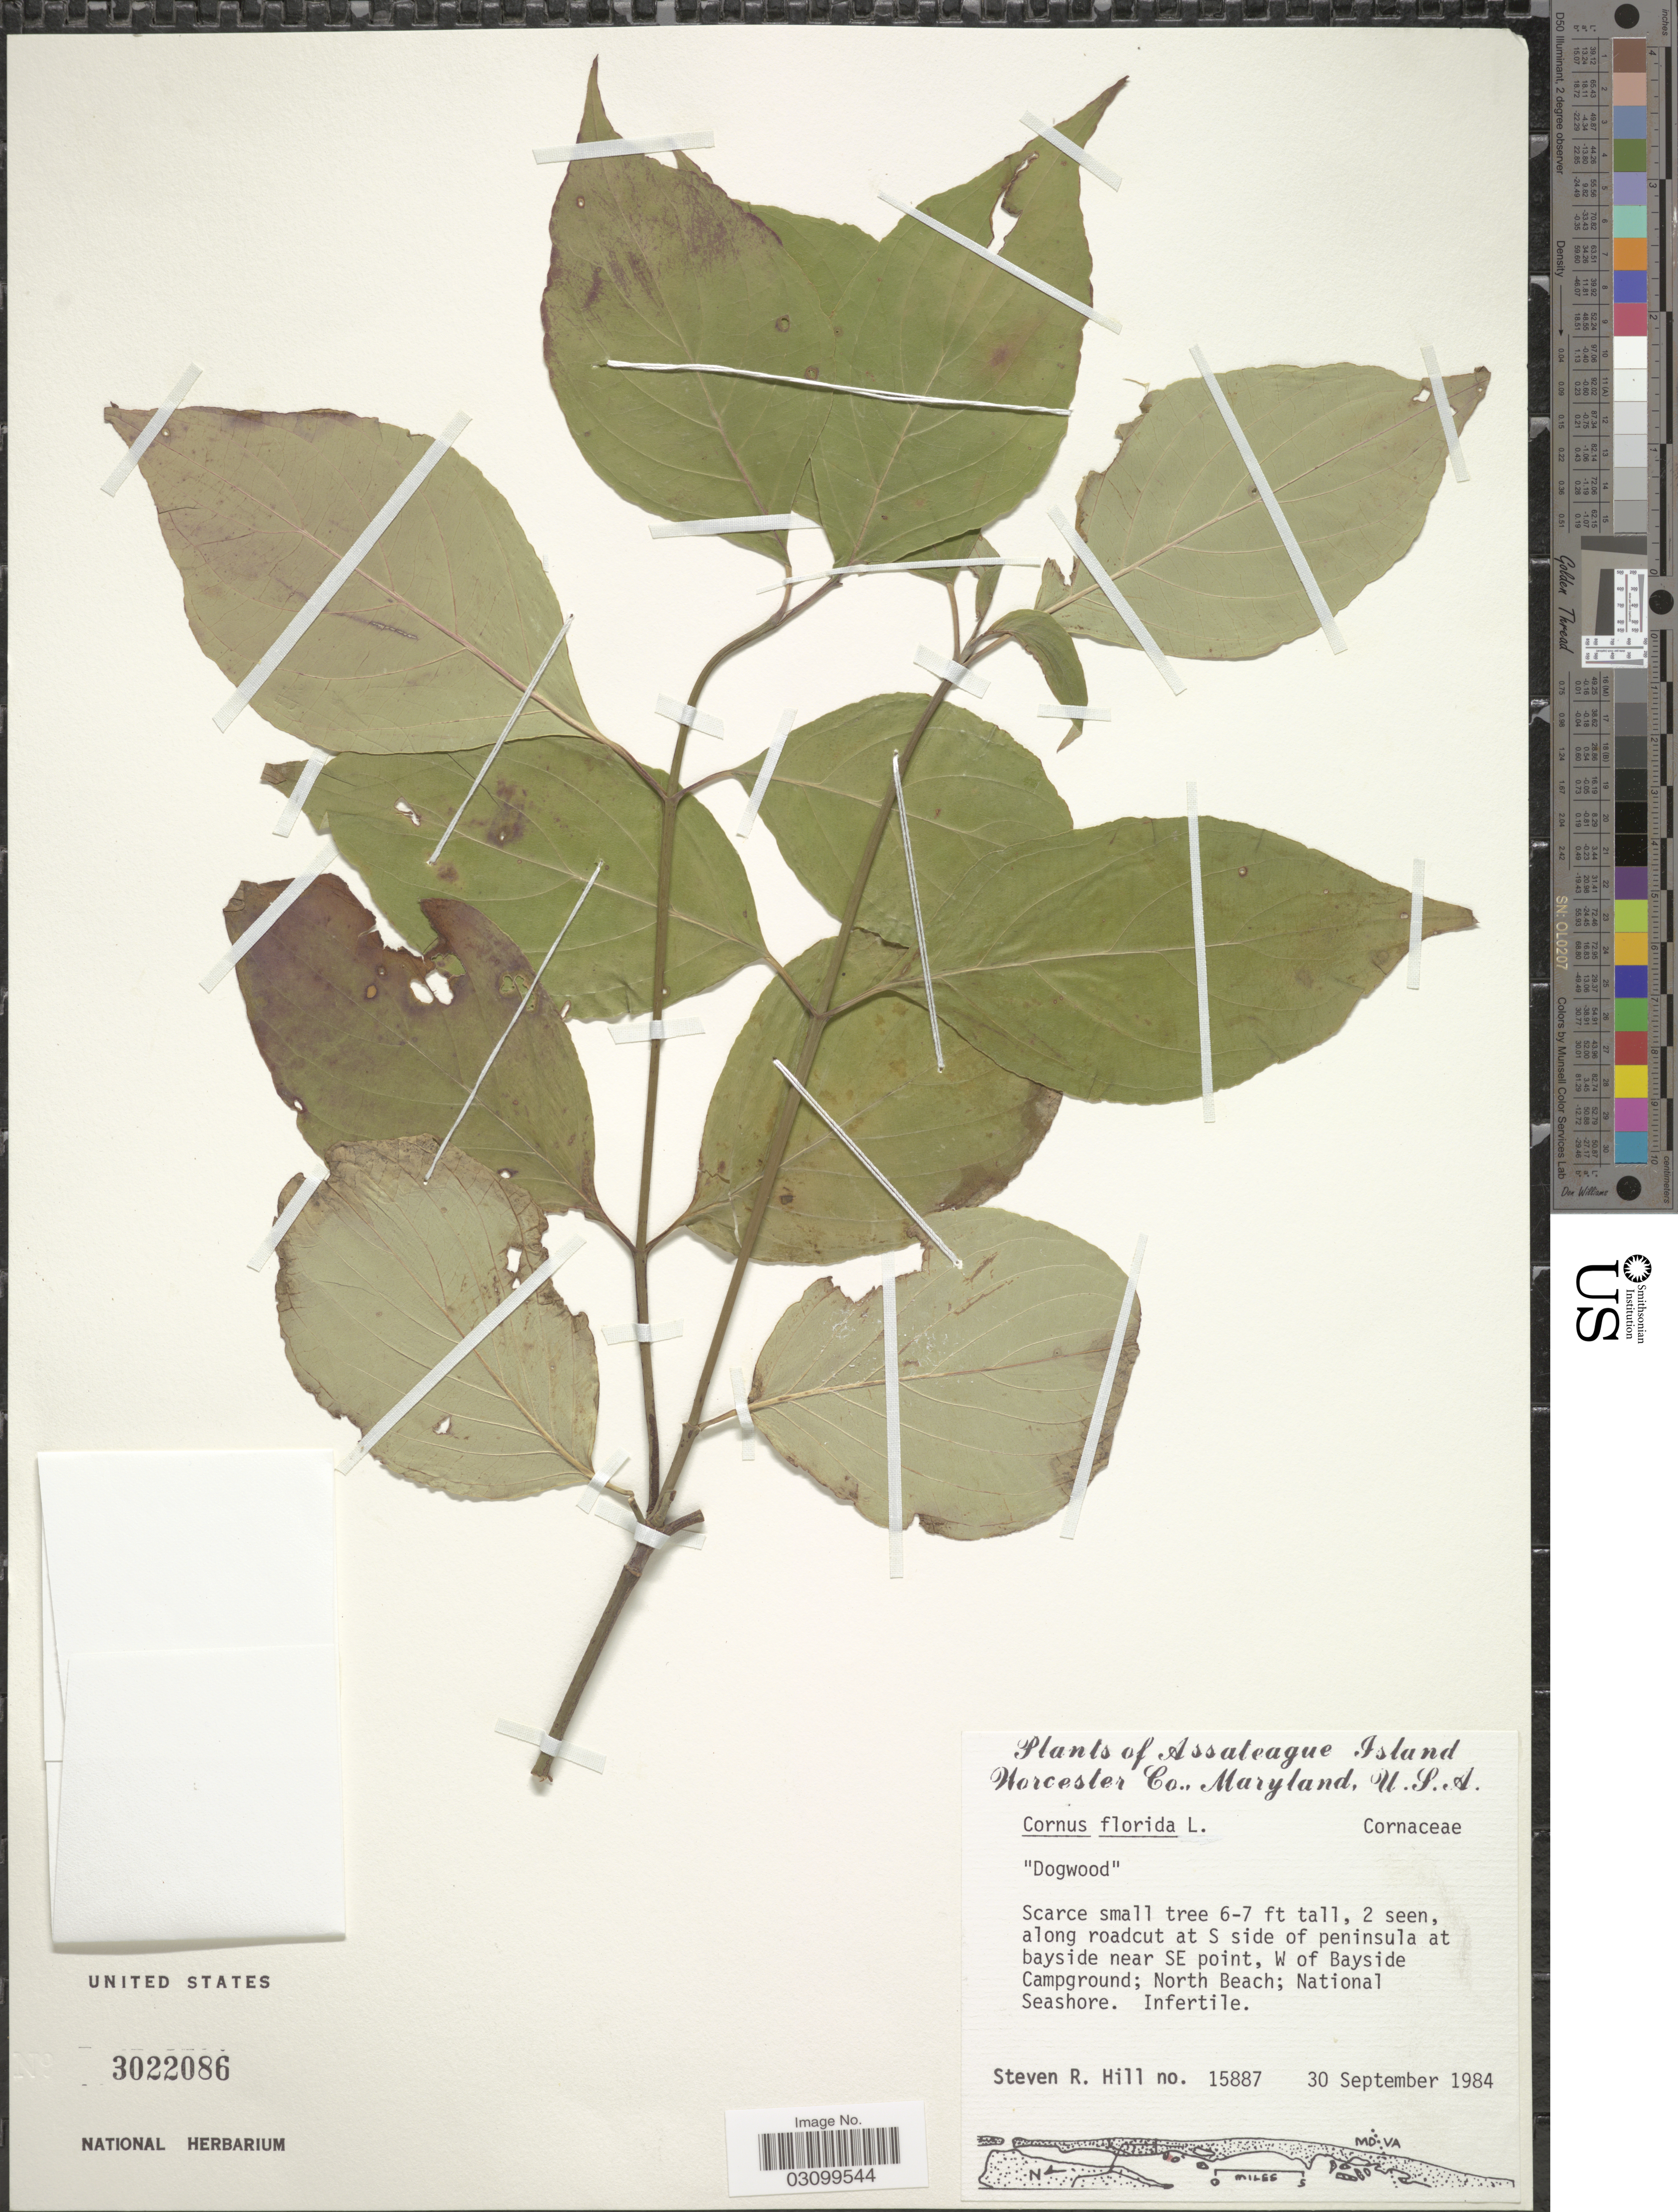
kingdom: Plantae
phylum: Tracheophyta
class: Magnoliopsida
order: Cornales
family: Cornaceae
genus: Cornus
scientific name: Cornus florida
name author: L.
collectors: S. Hill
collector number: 15887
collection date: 1984-09-30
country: United States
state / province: Maryland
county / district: Worcester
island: Assateague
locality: Along road cut at S side of peninsula at bayside, near SE point W of Bayside Campground; North Beach; Assateague Island National Seashore. Infertile.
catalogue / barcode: US 3022086